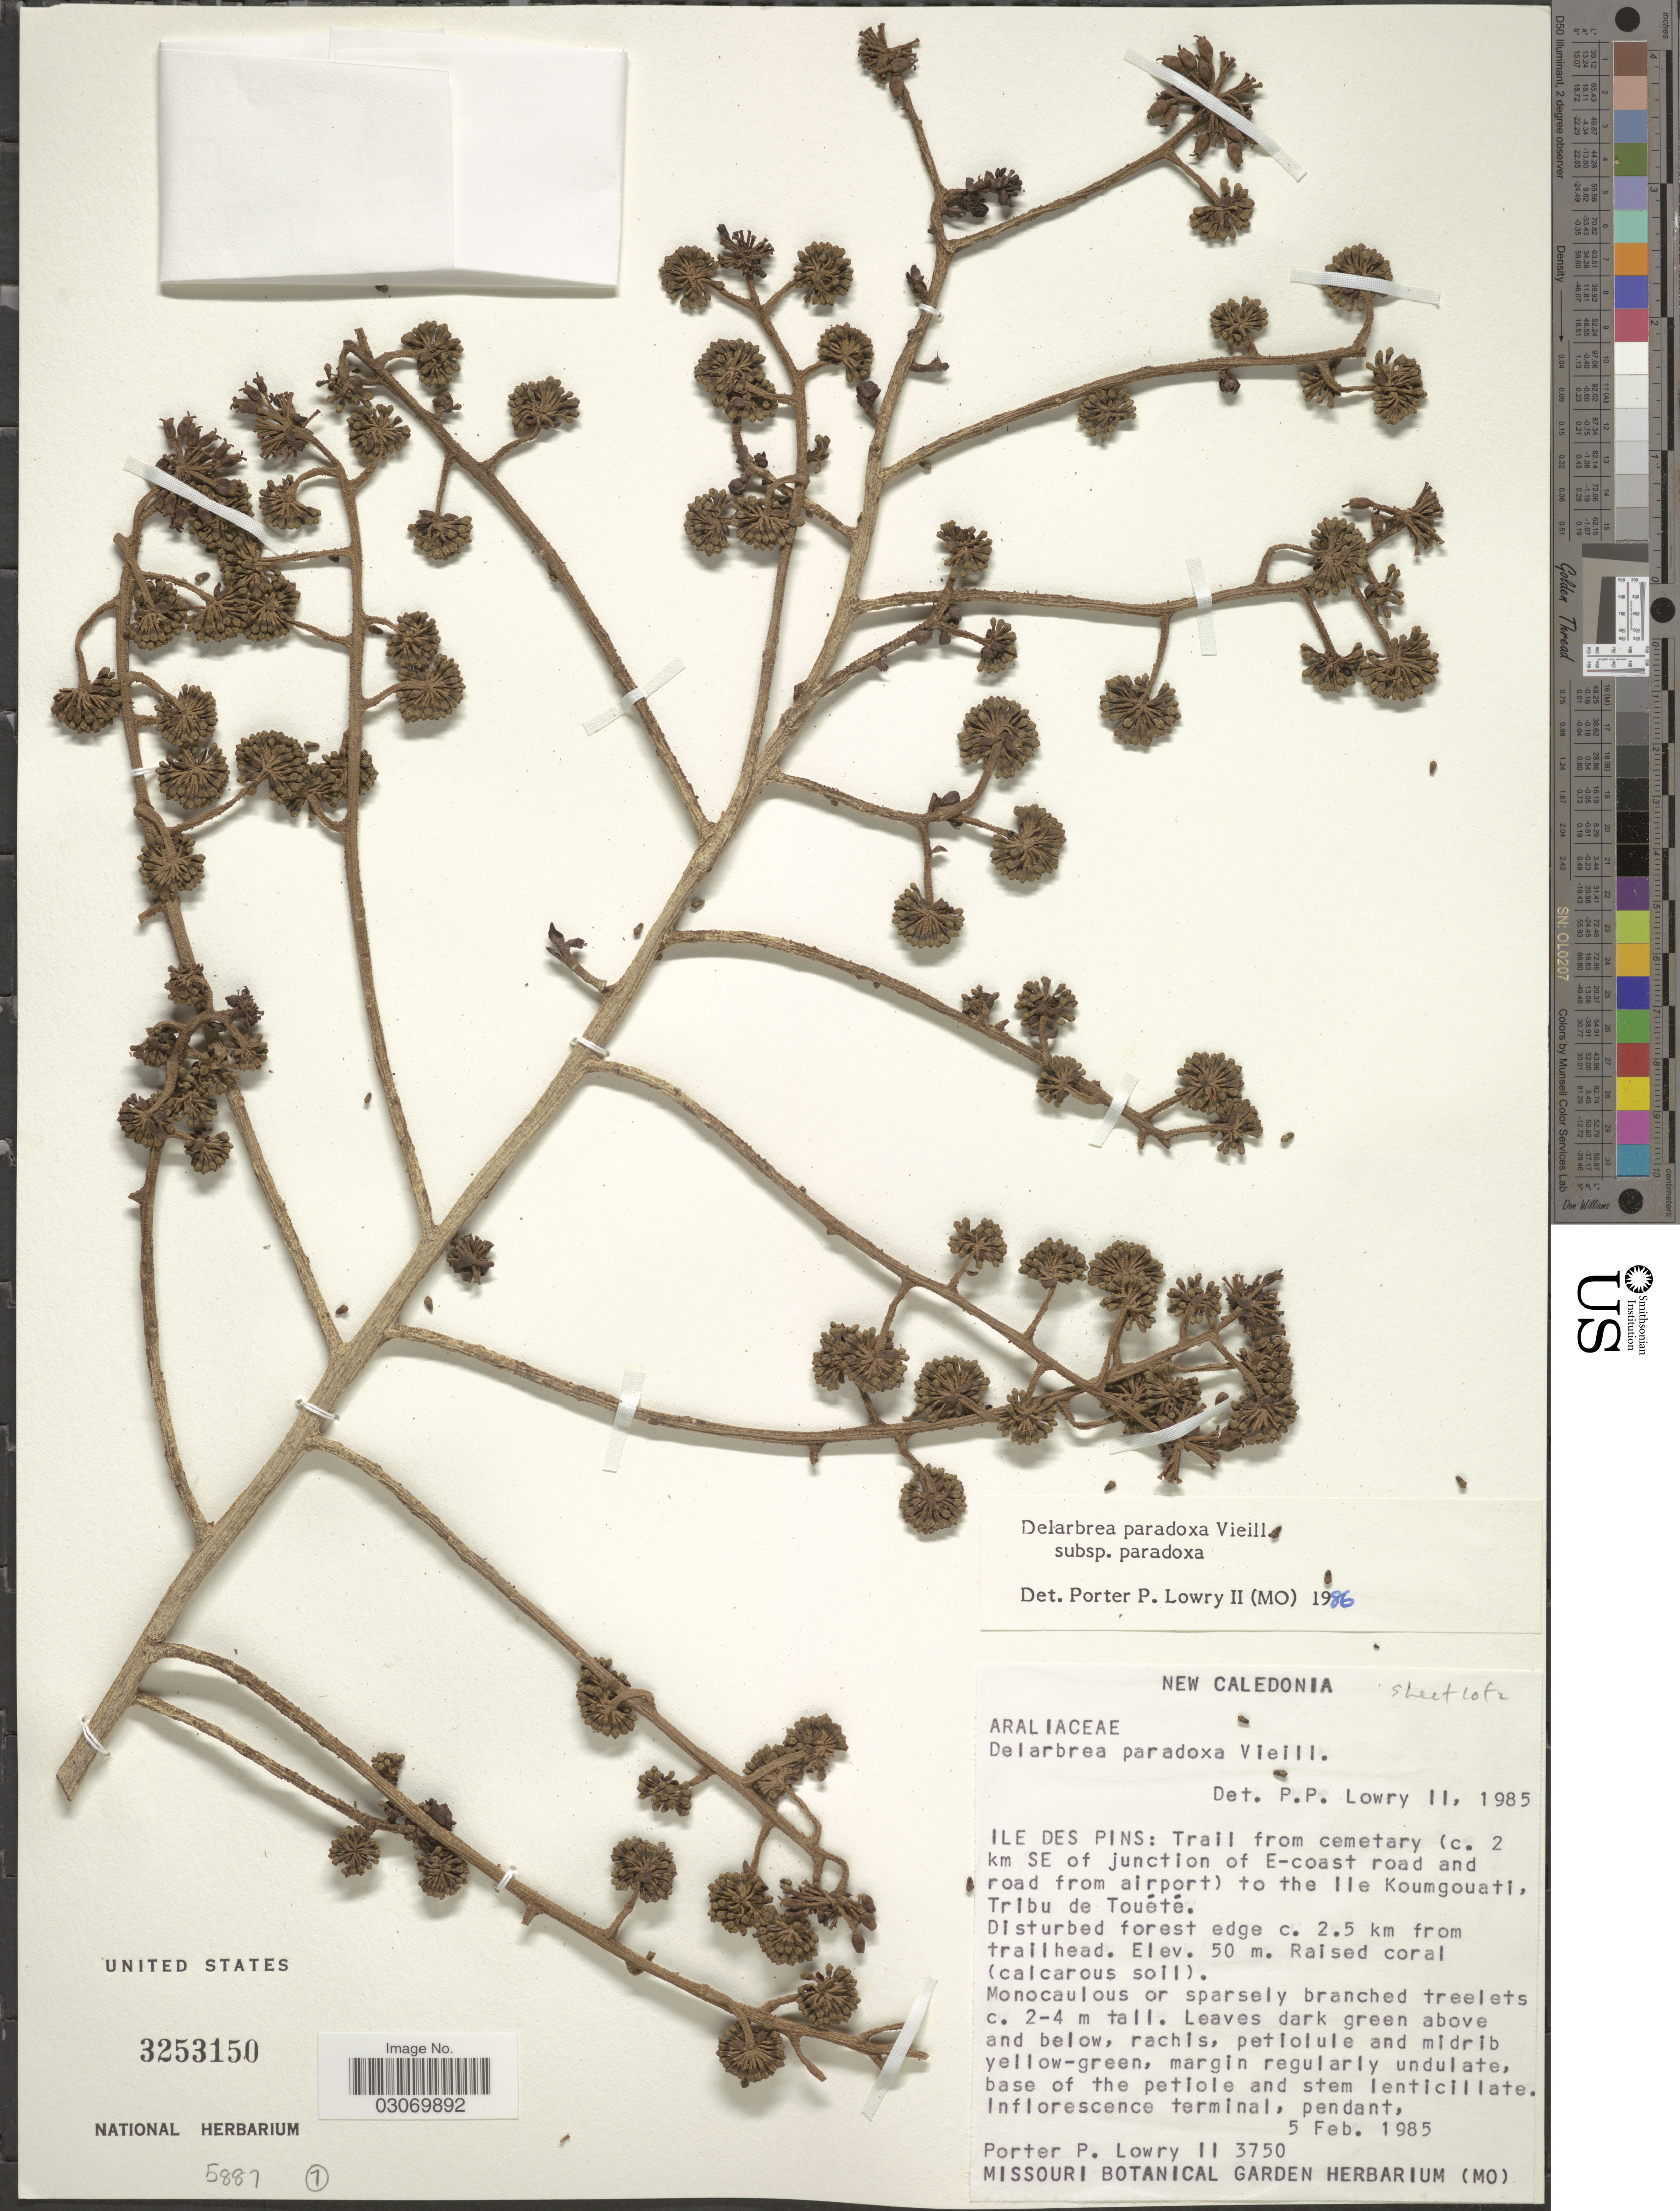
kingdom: Plantae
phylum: Tracheophyta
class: Magnoliopsida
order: Apiales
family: Myodocarpaceae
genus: Delarbrea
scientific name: Delarbrea paradoxa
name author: Vieill.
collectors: P. P. Lowry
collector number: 3750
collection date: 1985-02-05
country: New Caledonia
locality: Ile Des Pins: Trail from cemetry (c. 2 km SE of junction of E-coast road and road from airport) to the Ile Koumgouati, Tribu de Touété, Disturbed forest edge c. 2.5 km from trailhead.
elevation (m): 50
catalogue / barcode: US 3253150